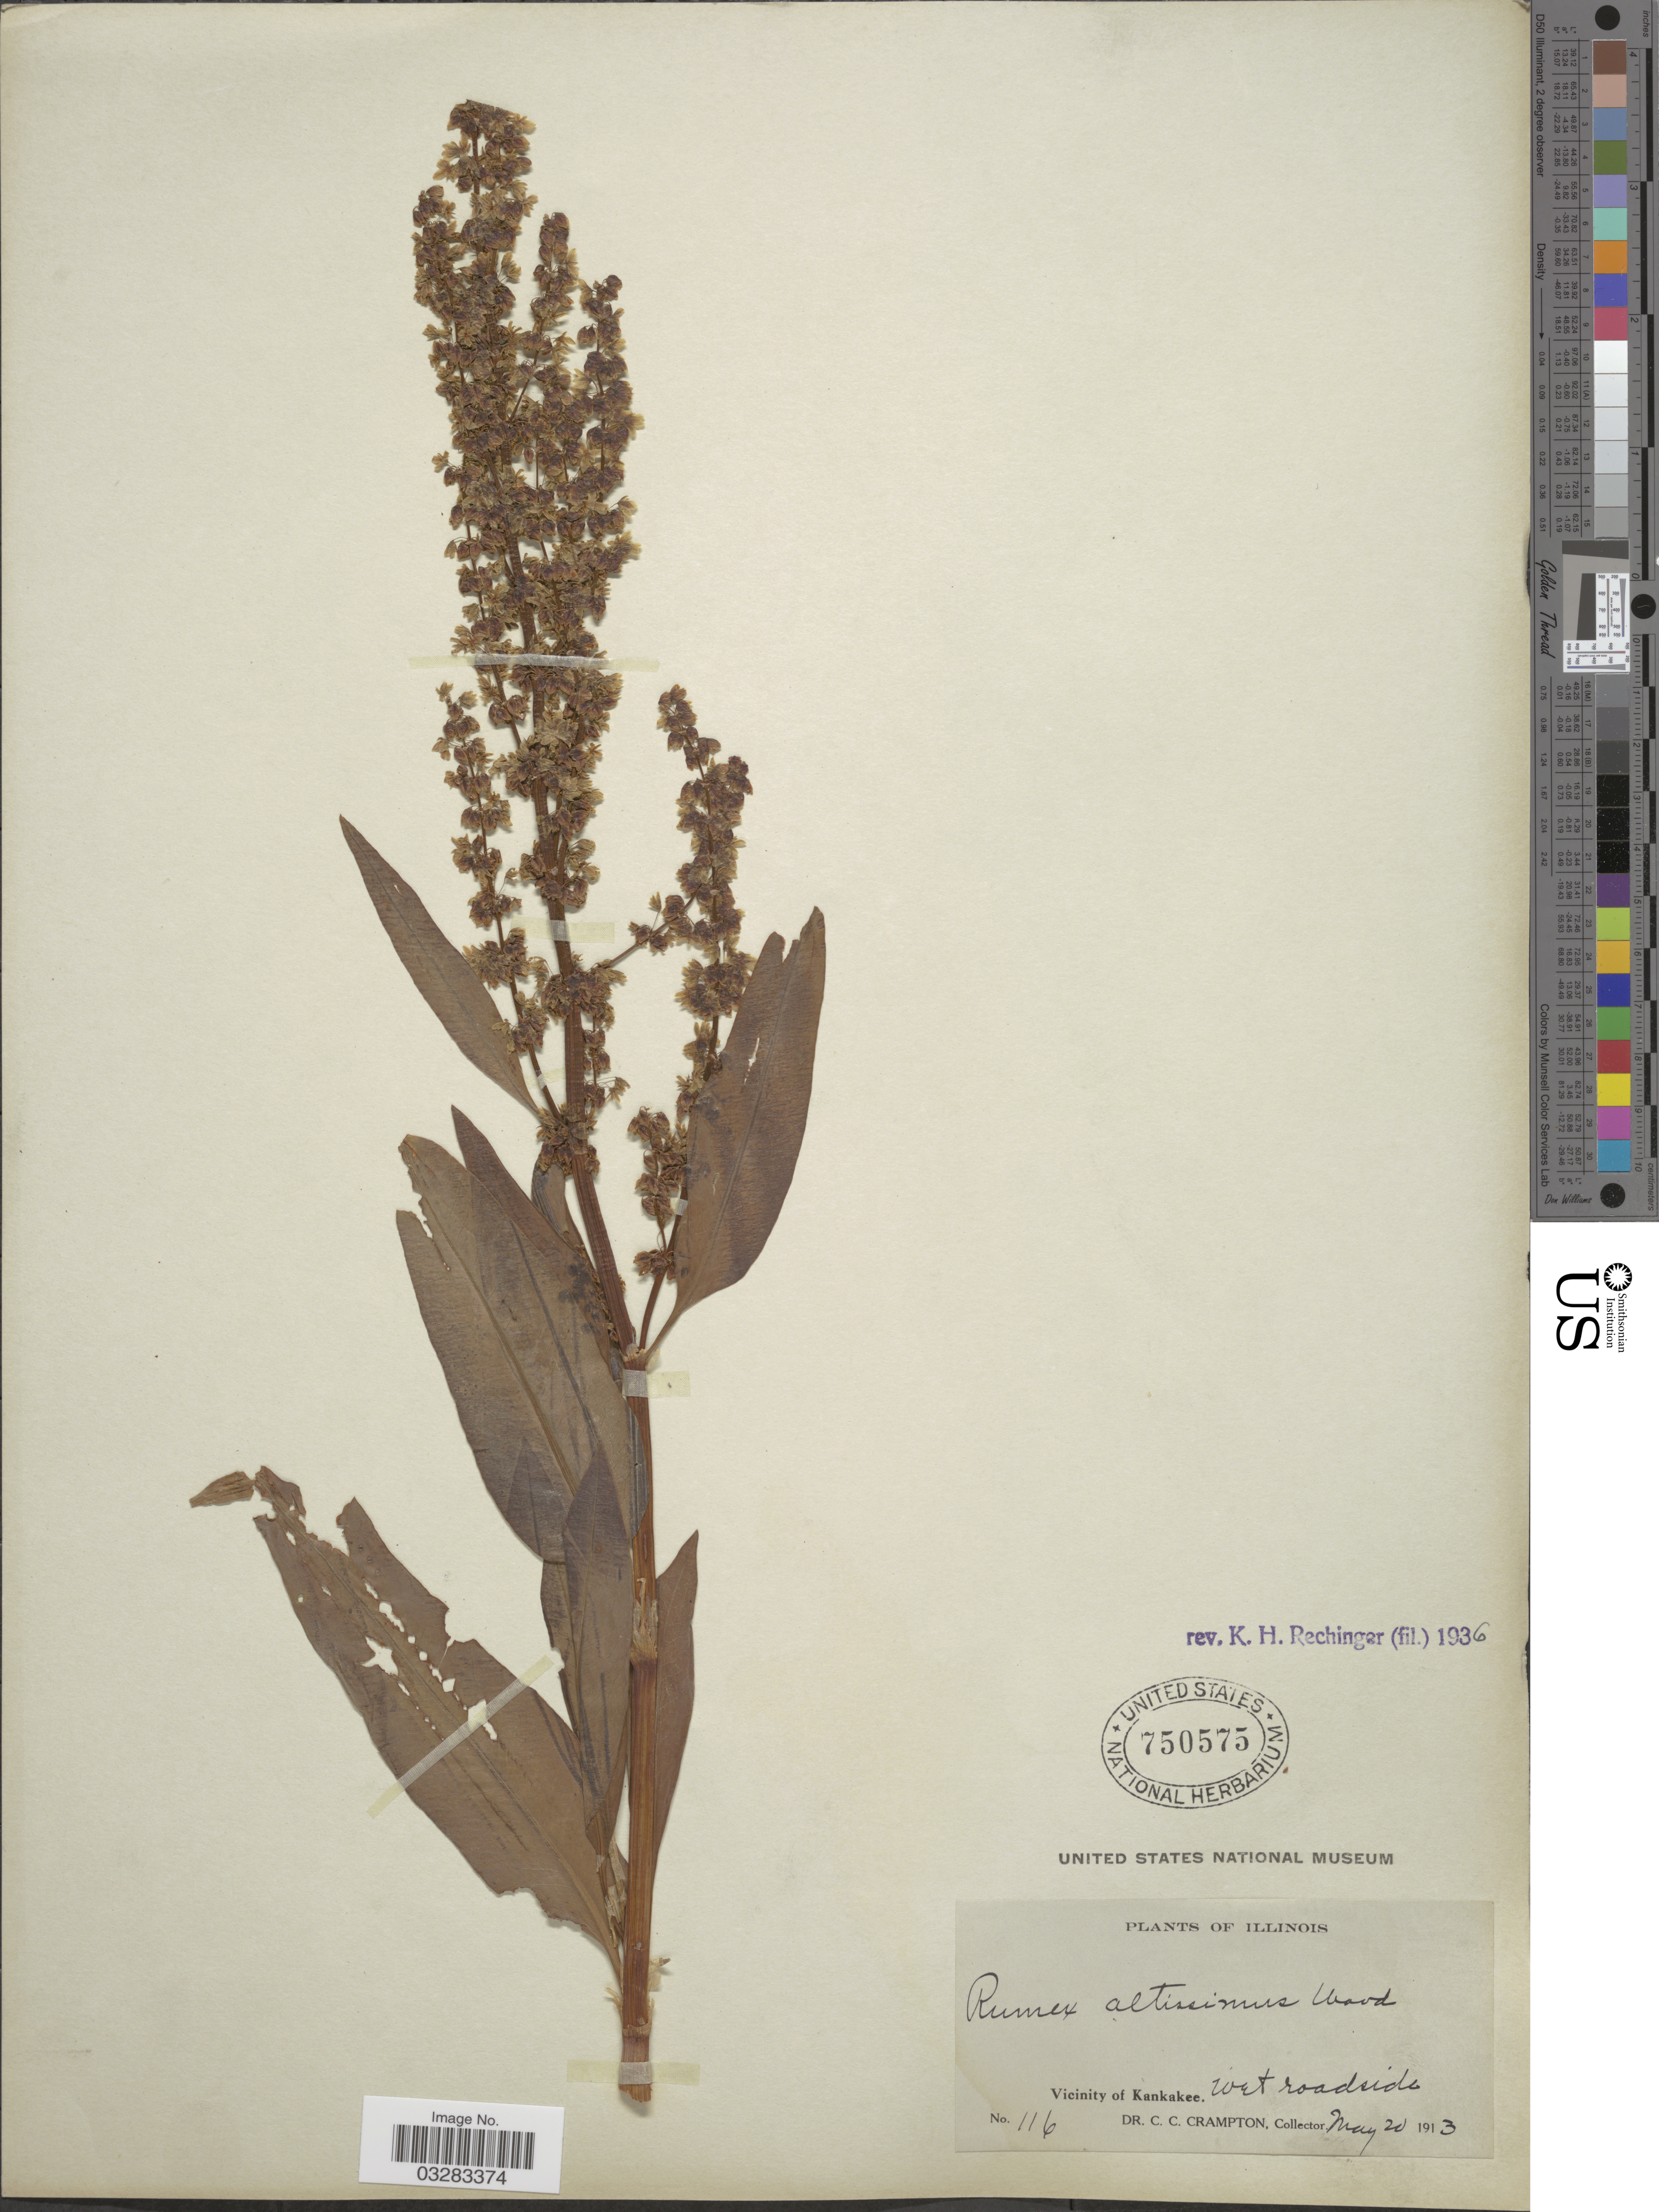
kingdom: Plantae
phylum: Tracheophyta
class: Magnoliopsida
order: Caryophyllales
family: Polygonaceae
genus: Rumex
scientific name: Rumex altissimus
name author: Alph. Wood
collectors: C. Crampton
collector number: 116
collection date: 1913-05-20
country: United States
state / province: Illinois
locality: Vicinity of Kankakee. Wet roadside.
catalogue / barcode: US 750575